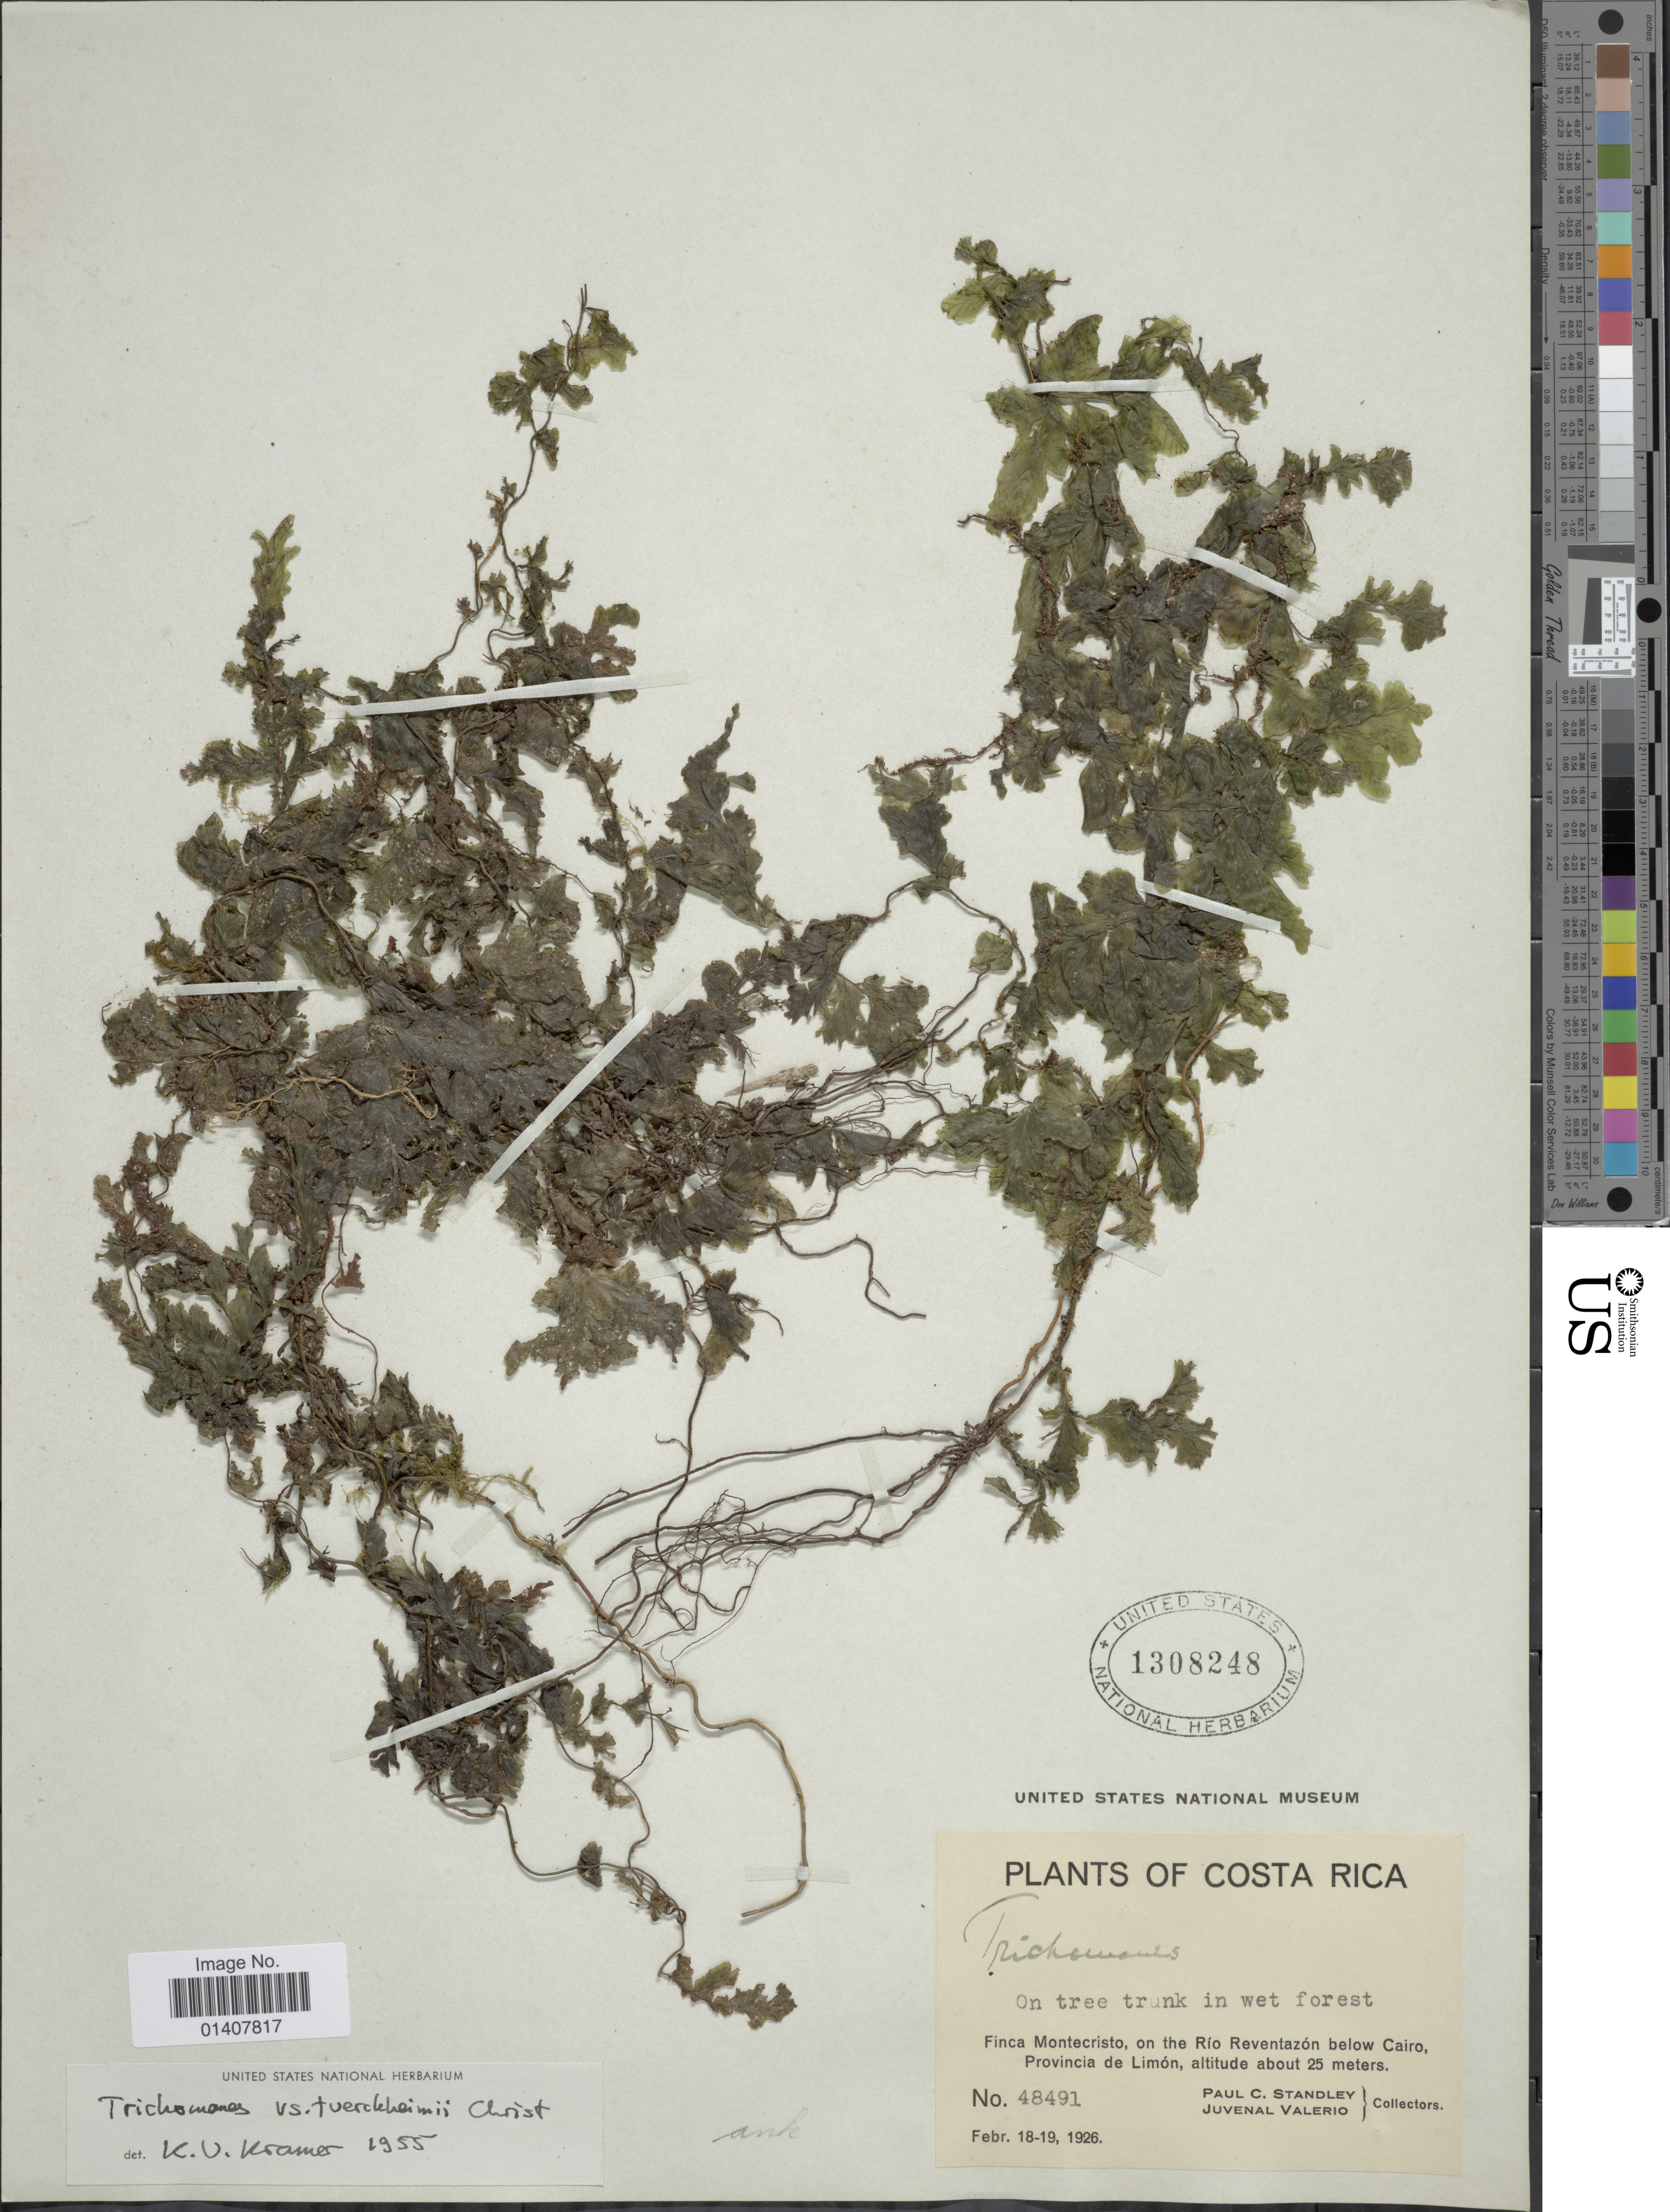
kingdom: Plantae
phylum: Tracheophyta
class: Polypodiopsida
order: Hymenophyllales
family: Hymenophyllaceae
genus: Trichomanes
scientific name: Trichomanes tuerckheimii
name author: Christ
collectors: P. C. Standley & J. Valerio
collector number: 48491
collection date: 1926-02-18/1926-02-19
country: Costa Rica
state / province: Limón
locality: Dinca Montecristo, on the Rio Reventazón below Cairo, provincia de Limon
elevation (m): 25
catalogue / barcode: US 1308248